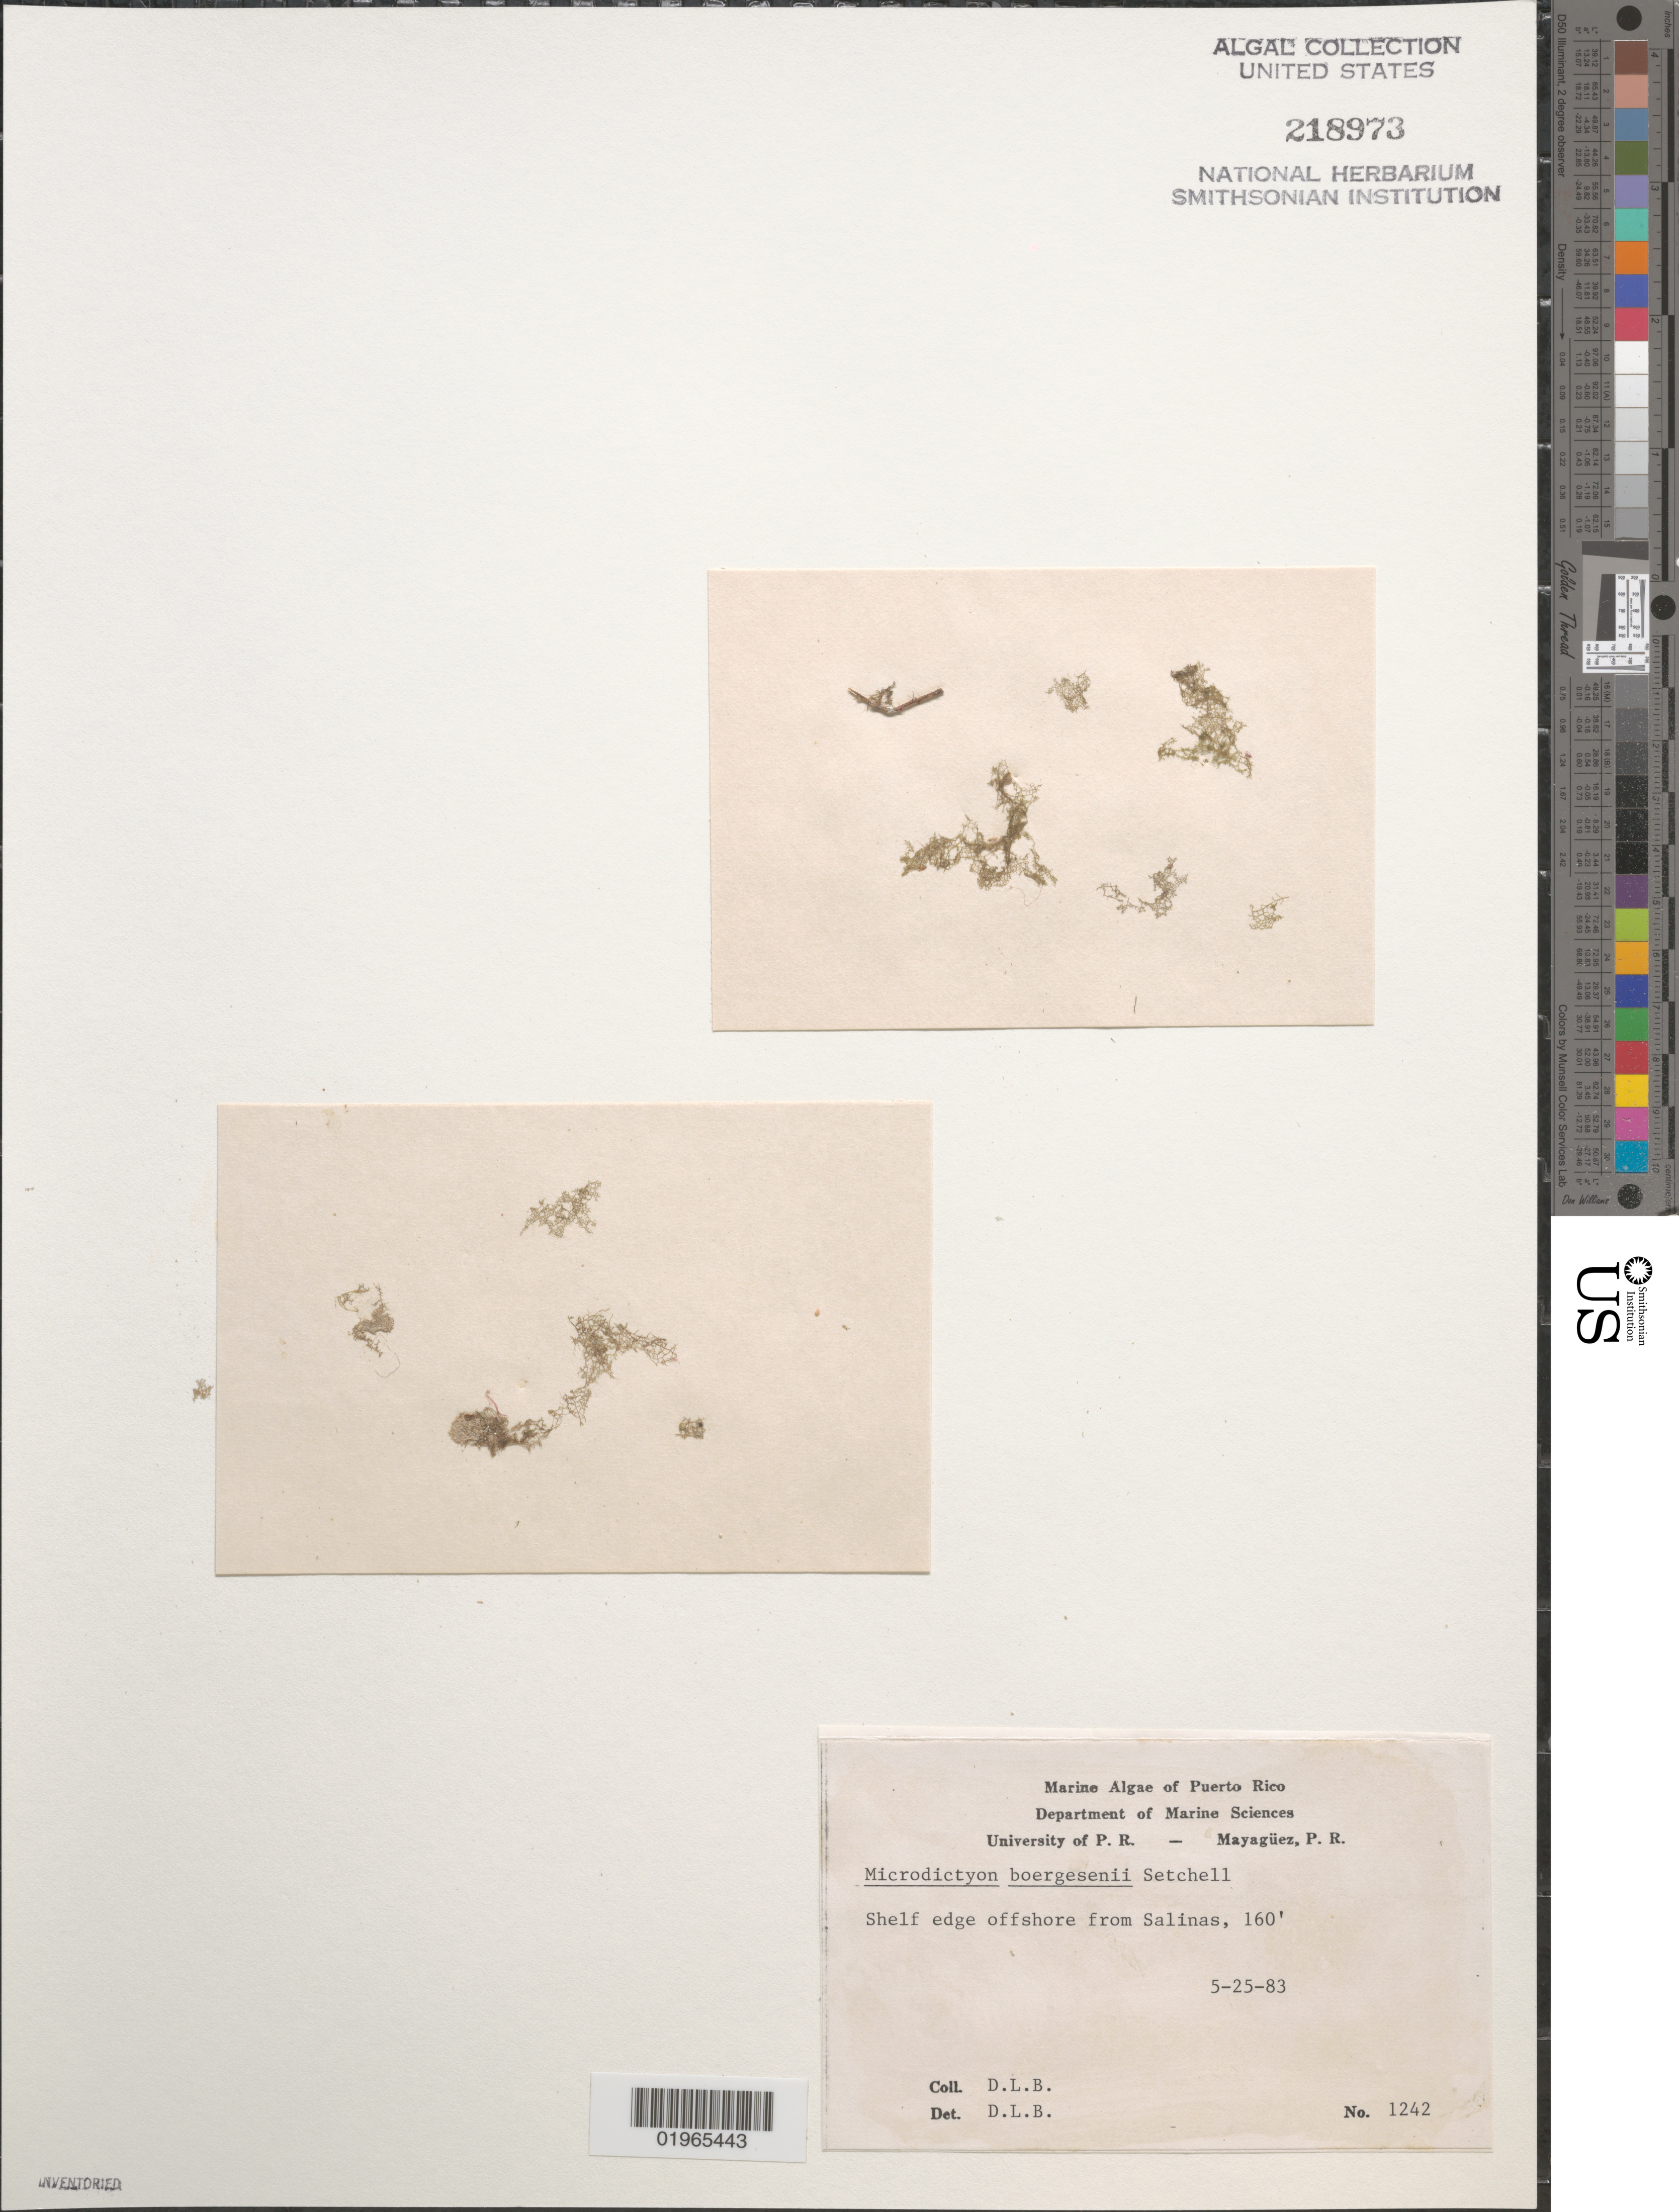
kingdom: Plantae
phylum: Chlorophyta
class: Ulvophyceae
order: Cladophorales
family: Anadyomenaceae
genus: Microdictyon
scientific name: Microdictyon boergesenii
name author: Setch.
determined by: Ballantine, D. L.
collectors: D.L. Ballantine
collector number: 1242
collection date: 1983-05-25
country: Puerto Rico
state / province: Salinas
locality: Shelf edge, offshore from Salinas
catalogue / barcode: US 218973